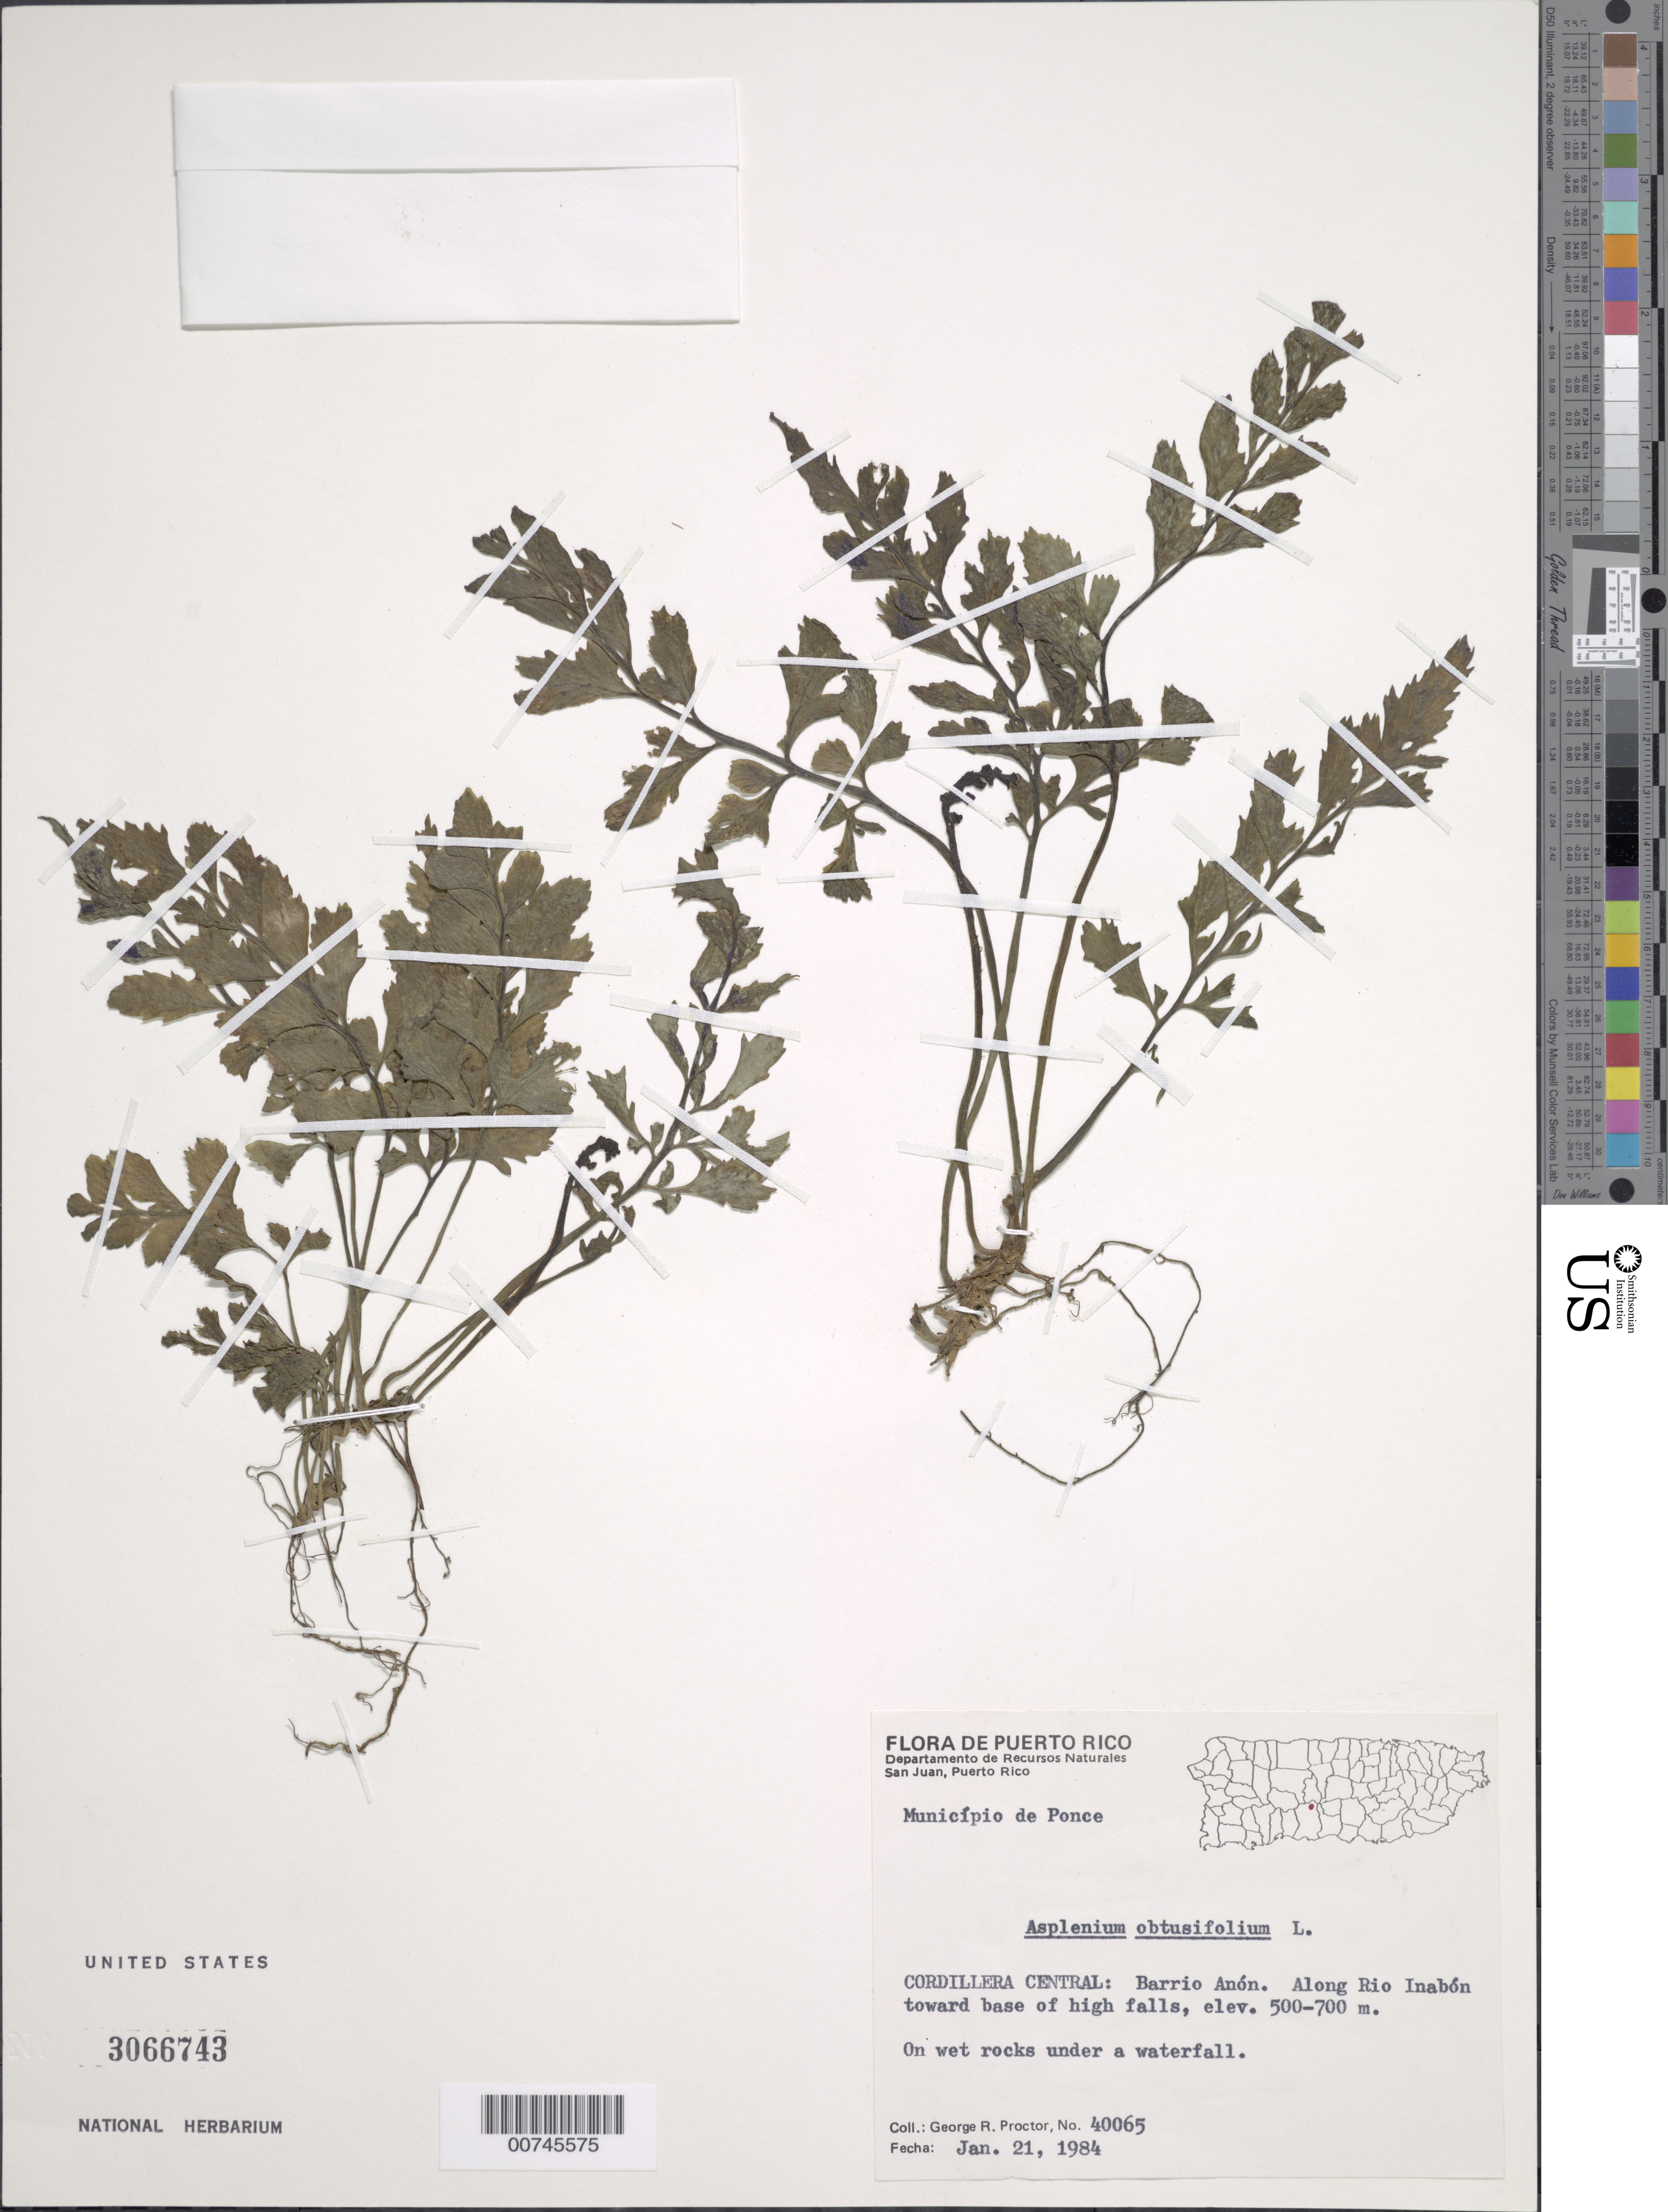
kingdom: Plantae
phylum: Tracheophyta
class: Polypodiopsida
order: Polypodiales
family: Aspleniaceae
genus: Asplenium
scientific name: Asplenium obtusifolium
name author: L.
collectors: G. R. Proctor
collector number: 40065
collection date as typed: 21 Jan 1984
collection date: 1984-01-21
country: Puerto Rico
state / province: Ponce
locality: Cordillera Central: Barrio Anón. Along Río Inabón toward base of high falls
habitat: On wet rocks under a waterfall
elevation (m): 500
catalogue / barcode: US 3066743